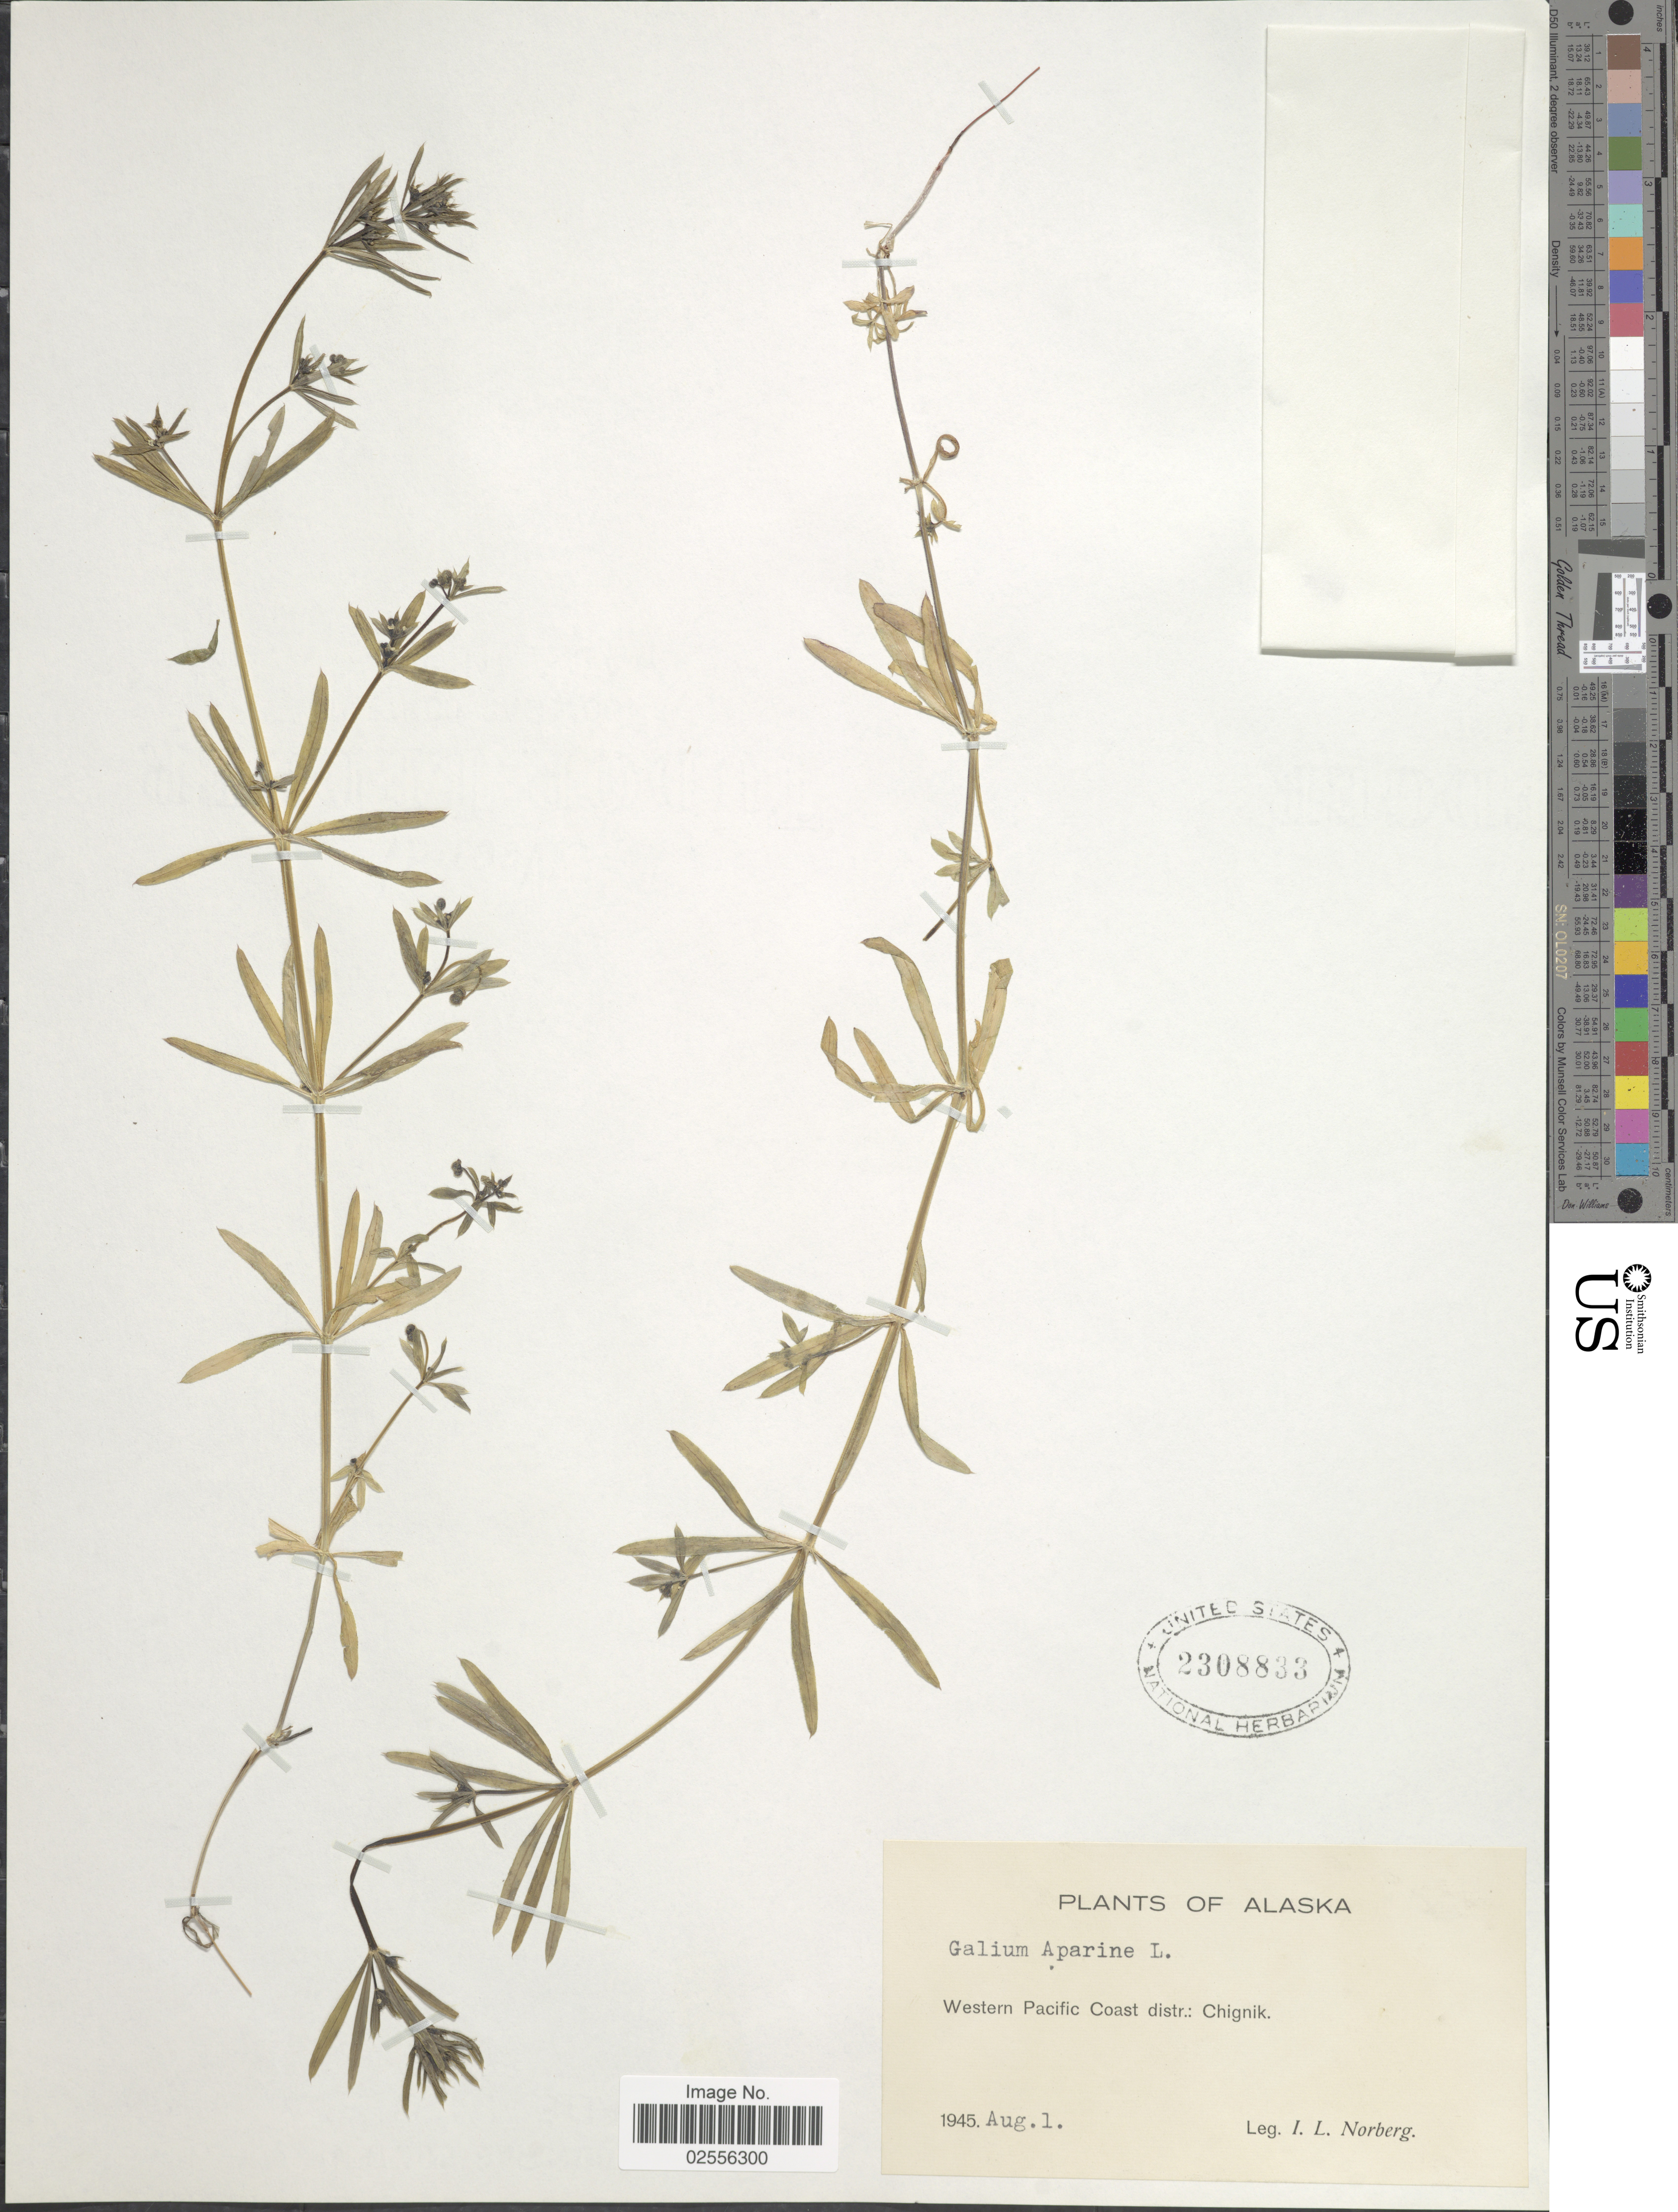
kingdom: Plantae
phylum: Tracheophyta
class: Magnoliopsida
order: Gentianales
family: Rubiaceae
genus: Galium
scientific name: Galium aparine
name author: L.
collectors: I. Norberg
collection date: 1945-08-01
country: United States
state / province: Alaska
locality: Western Pacific Coast distr.: Chignik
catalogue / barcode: US 2308833